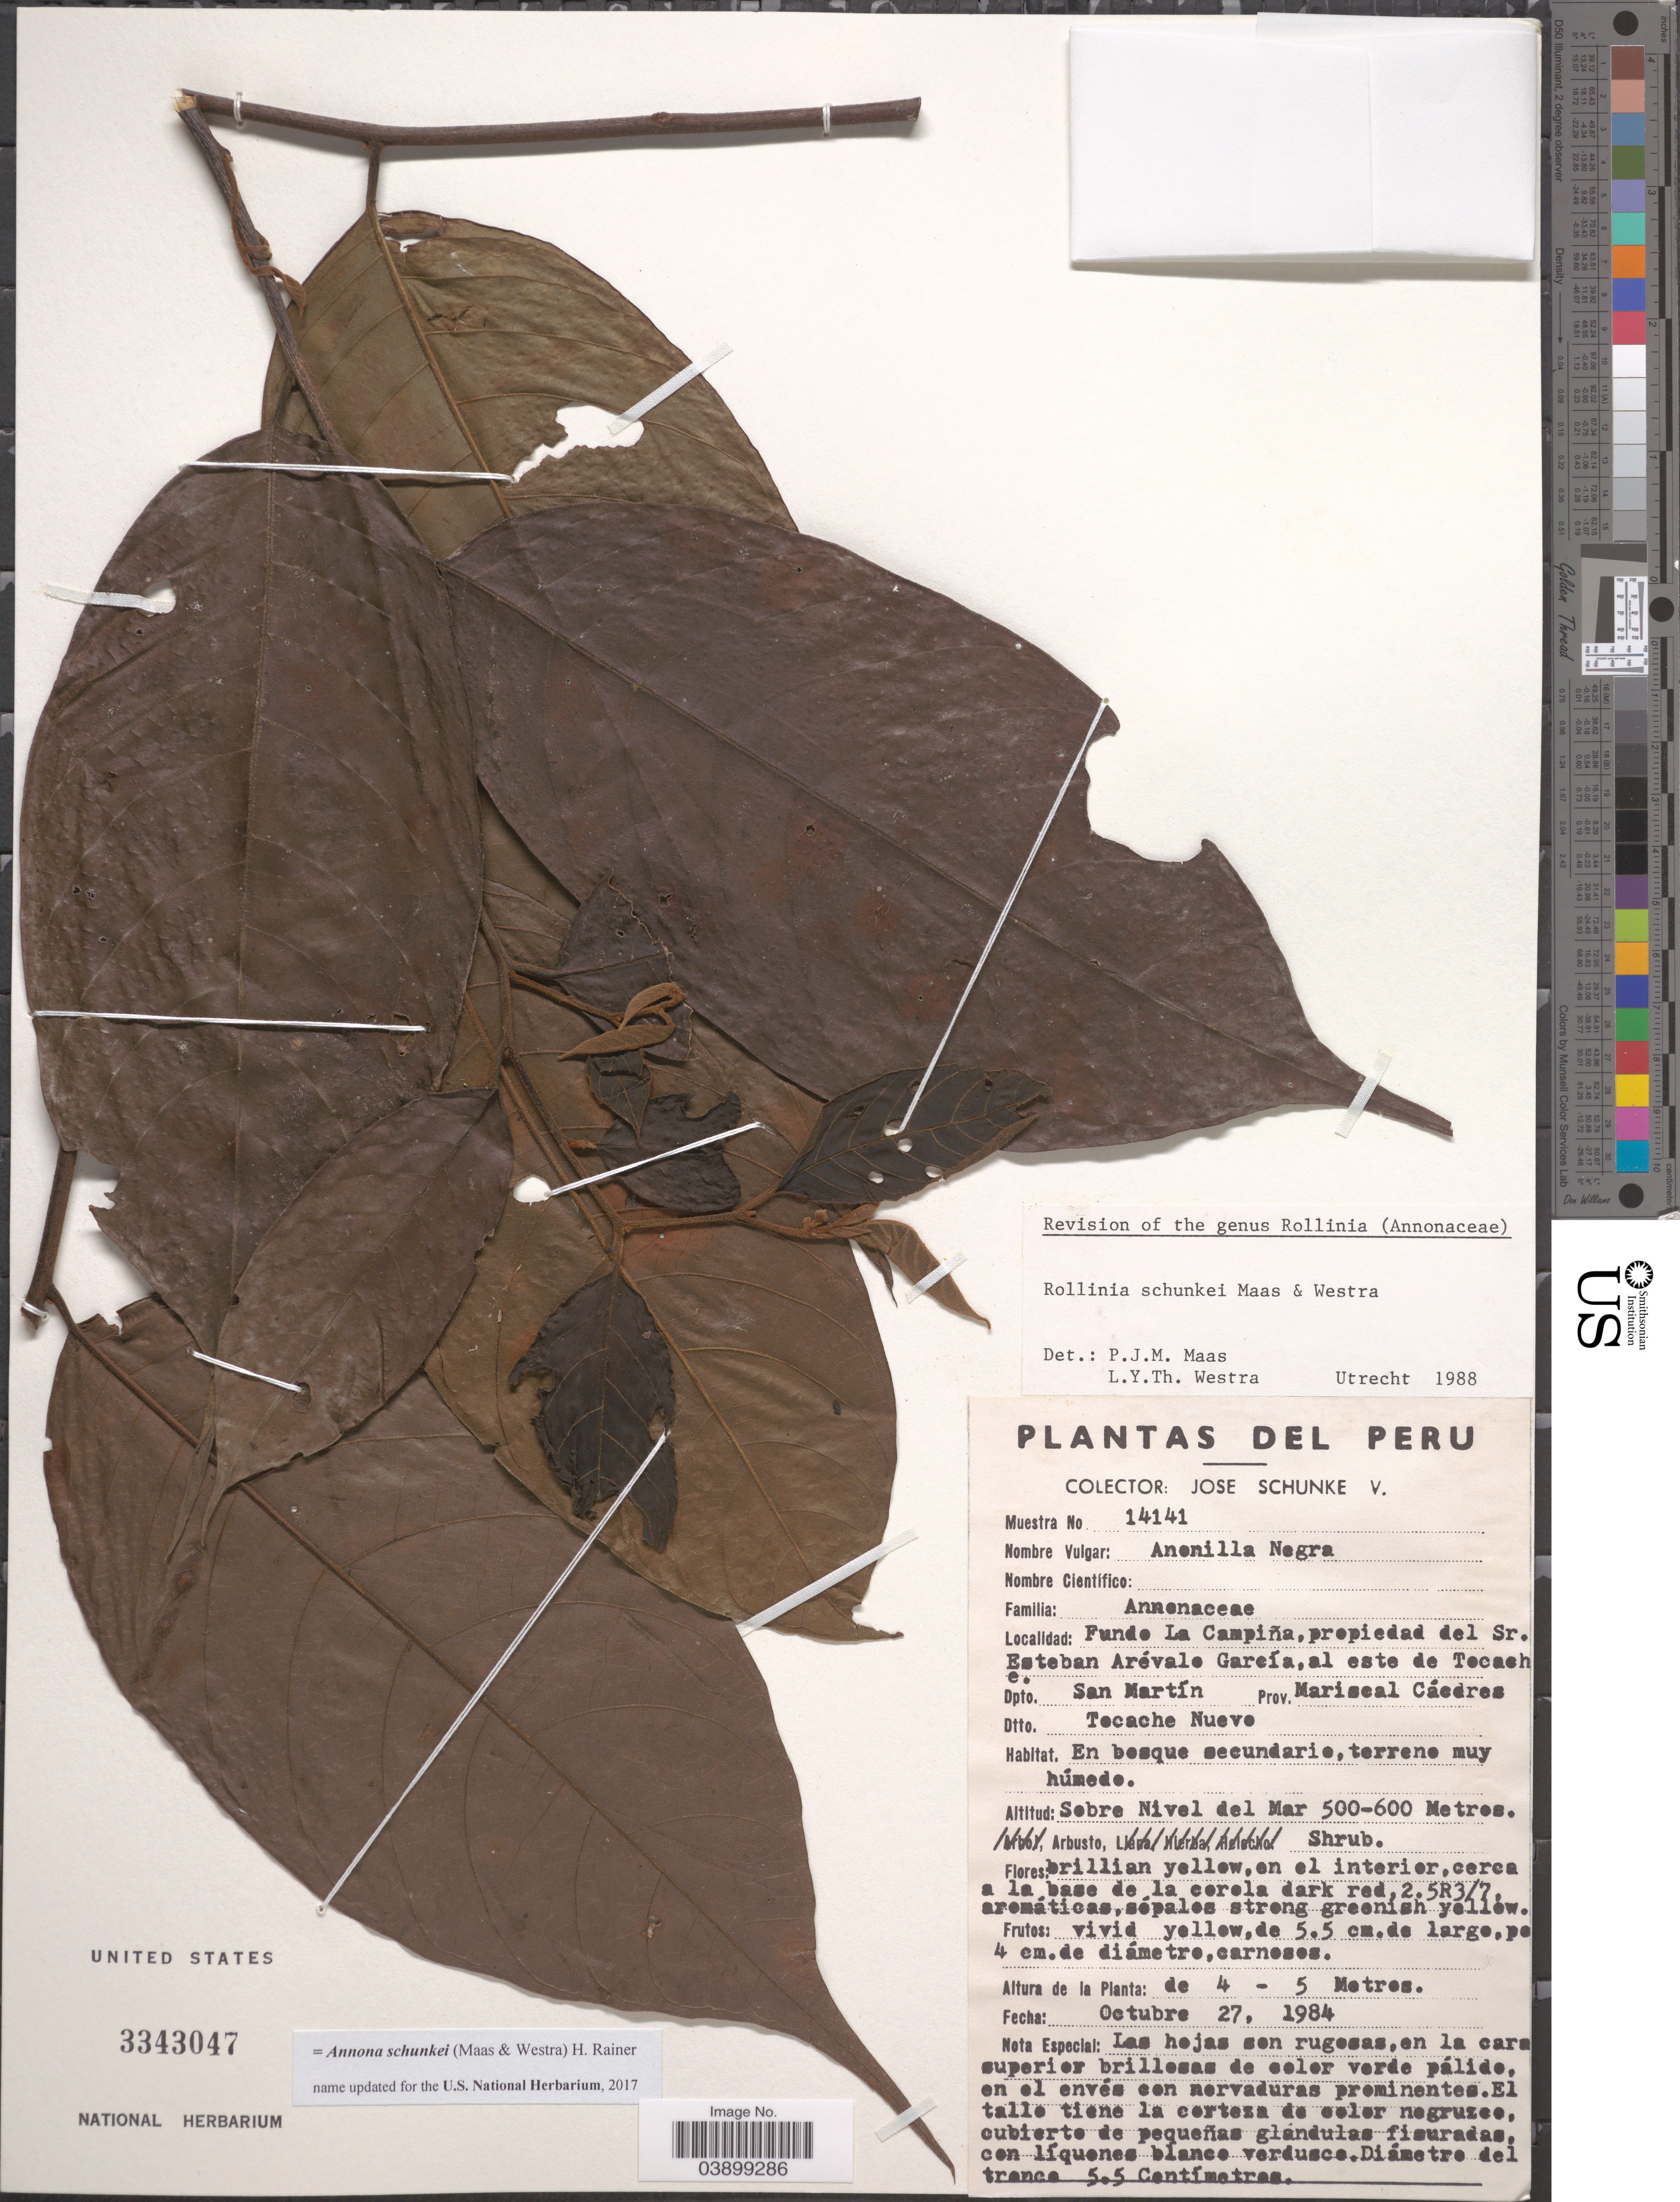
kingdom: Plantae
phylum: Tracheophyta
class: Magnoliopsida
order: Magnoliales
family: Annonaceae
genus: Annona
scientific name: Annona schunkei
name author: (Maas & Westra) H. Rainer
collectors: J. Schunke Vigo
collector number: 14141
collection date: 1984-10-27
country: Peru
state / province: San Martín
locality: Fundo La Campiña, propiedad del Sr. Esteban Arévalo García, al este de Tocache, Dtto. Tocache Nuevo, Prov. Mariscal Cáceras, Dpto. San Martín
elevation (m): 500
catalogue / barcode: US 3343047